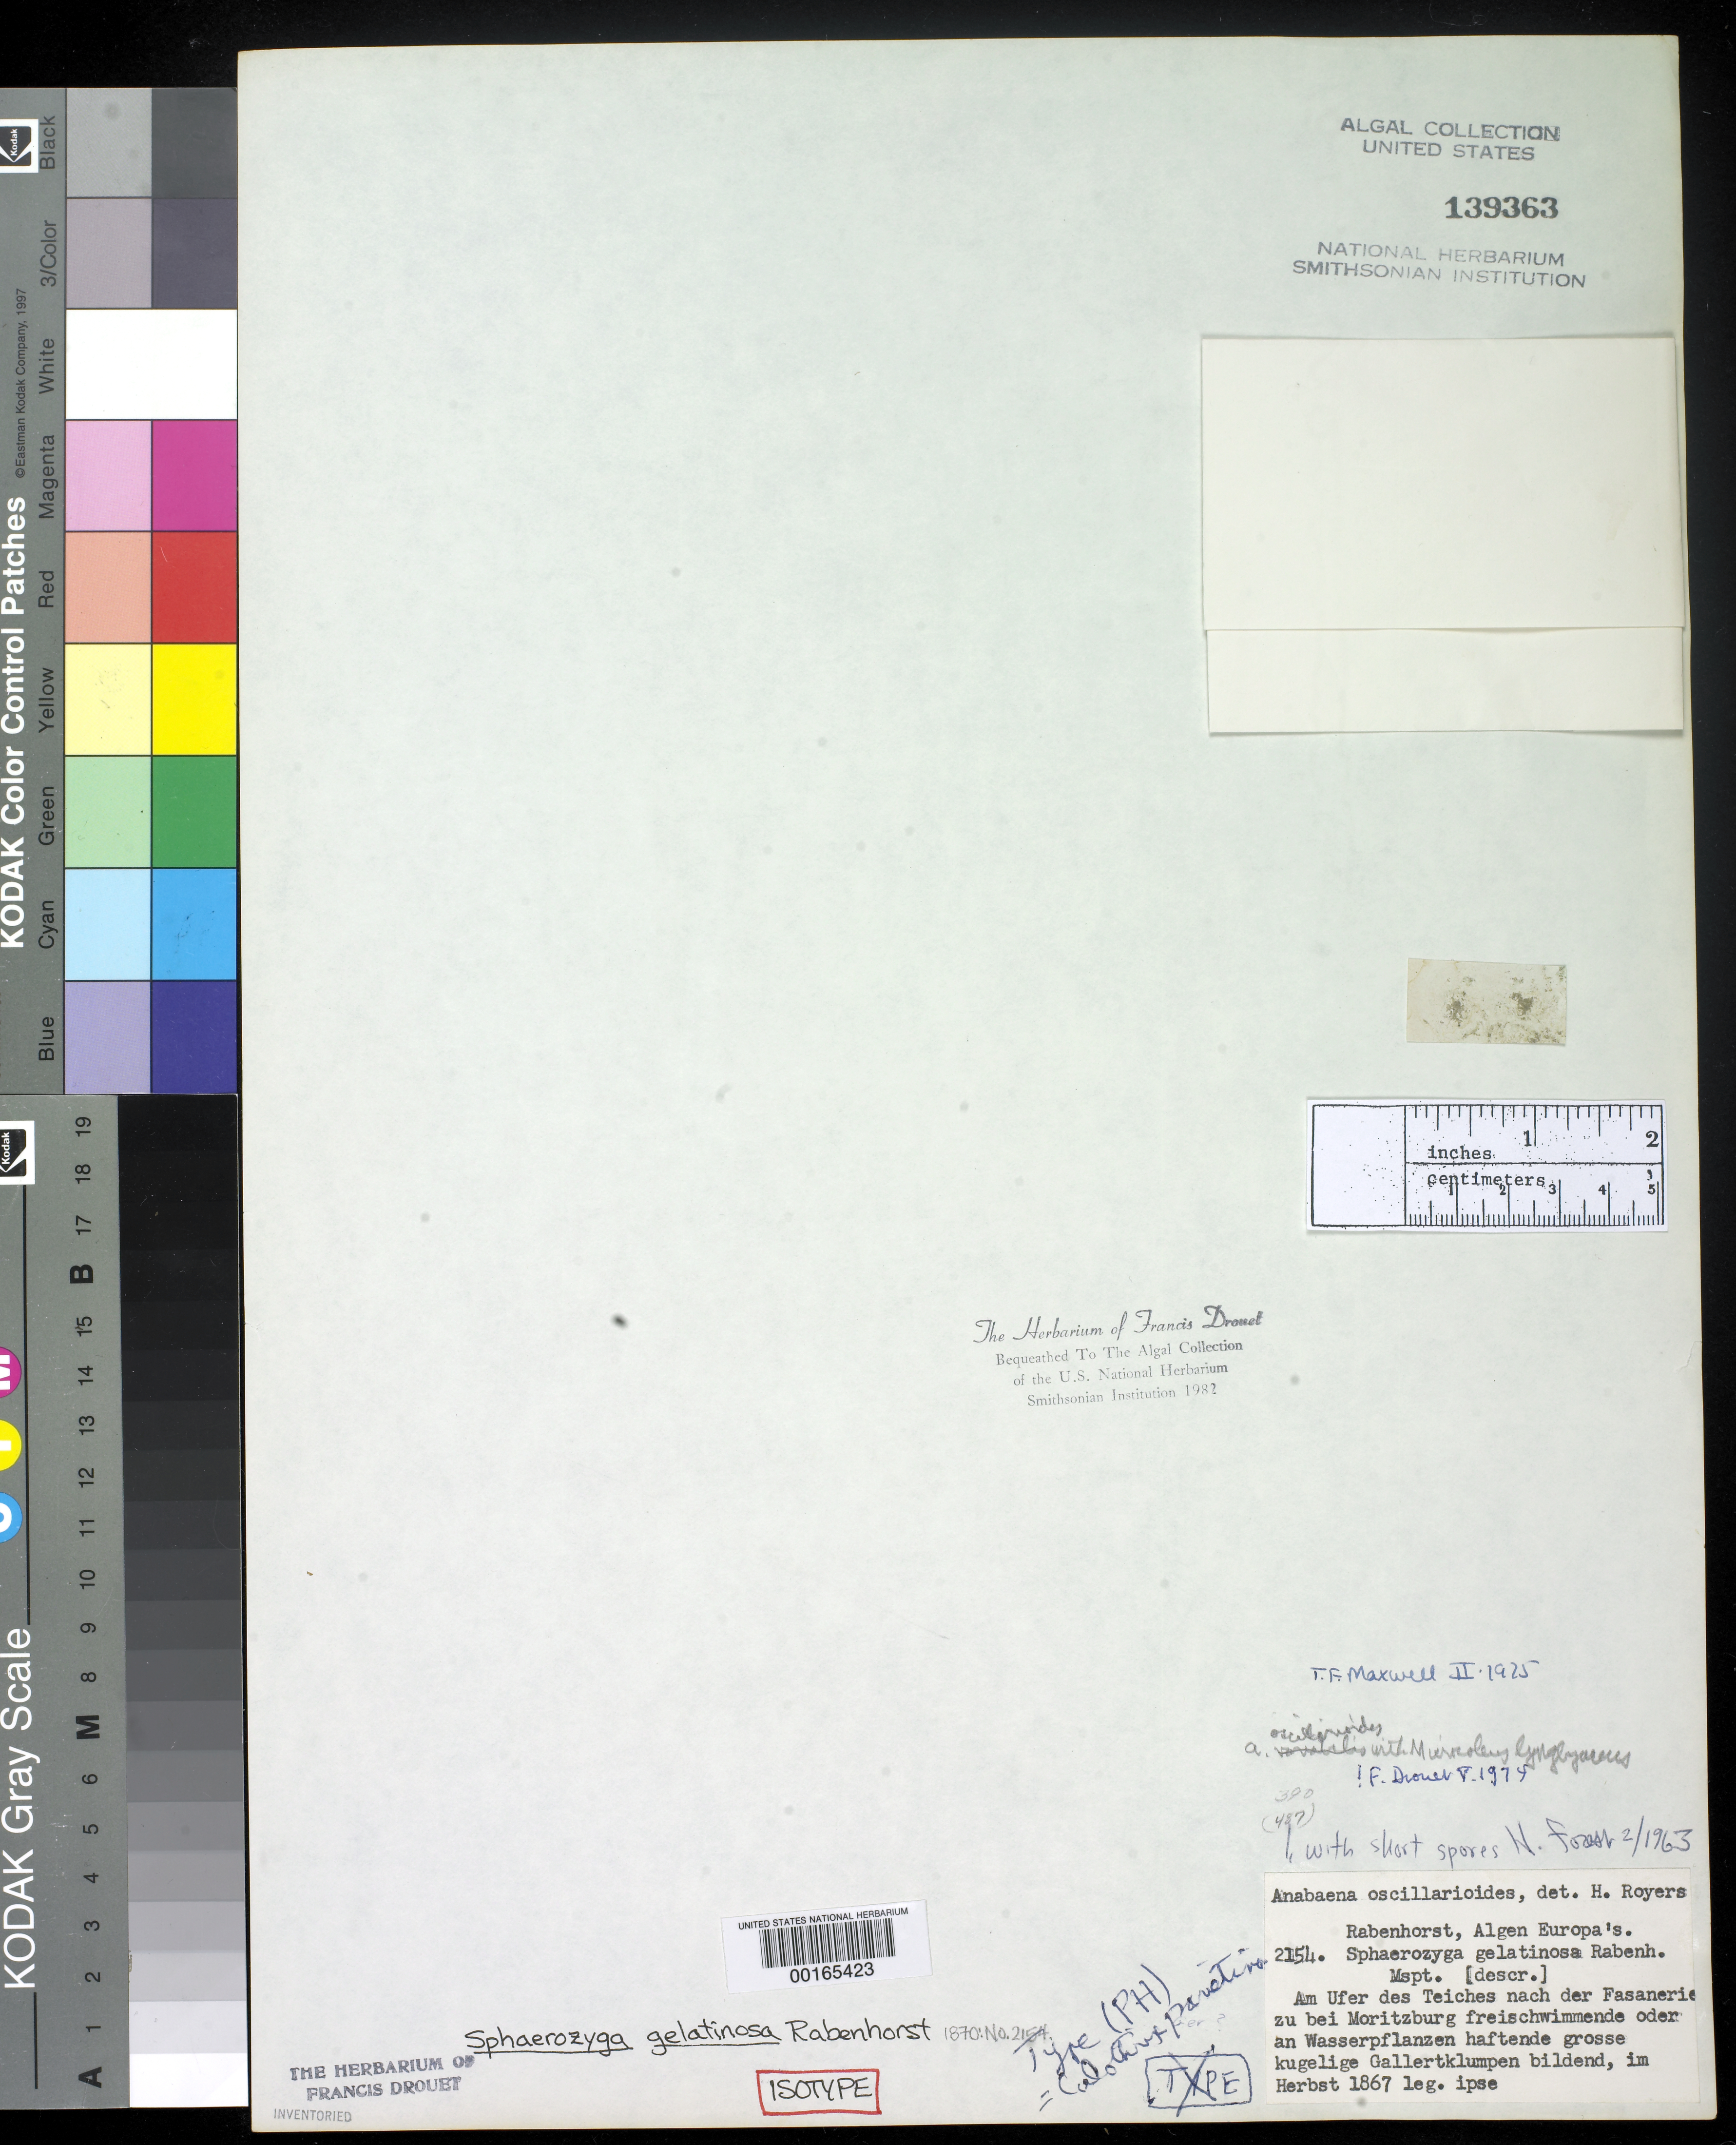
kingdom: Bacteria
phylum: Cyanobacteria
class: Cyanobacteriia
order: Cyanobacteriales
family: Nostocaceae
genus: Sphaerozyga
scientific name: Sphaerozyga gelatinosa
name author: Rabenh.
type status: Isotype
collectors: G. L. Rabenhorst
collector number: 2154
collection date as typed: Fal 1867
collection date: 1867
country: Germany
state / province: Sachsen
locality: Moritzburg. Dresden District.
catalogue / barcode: US 139363